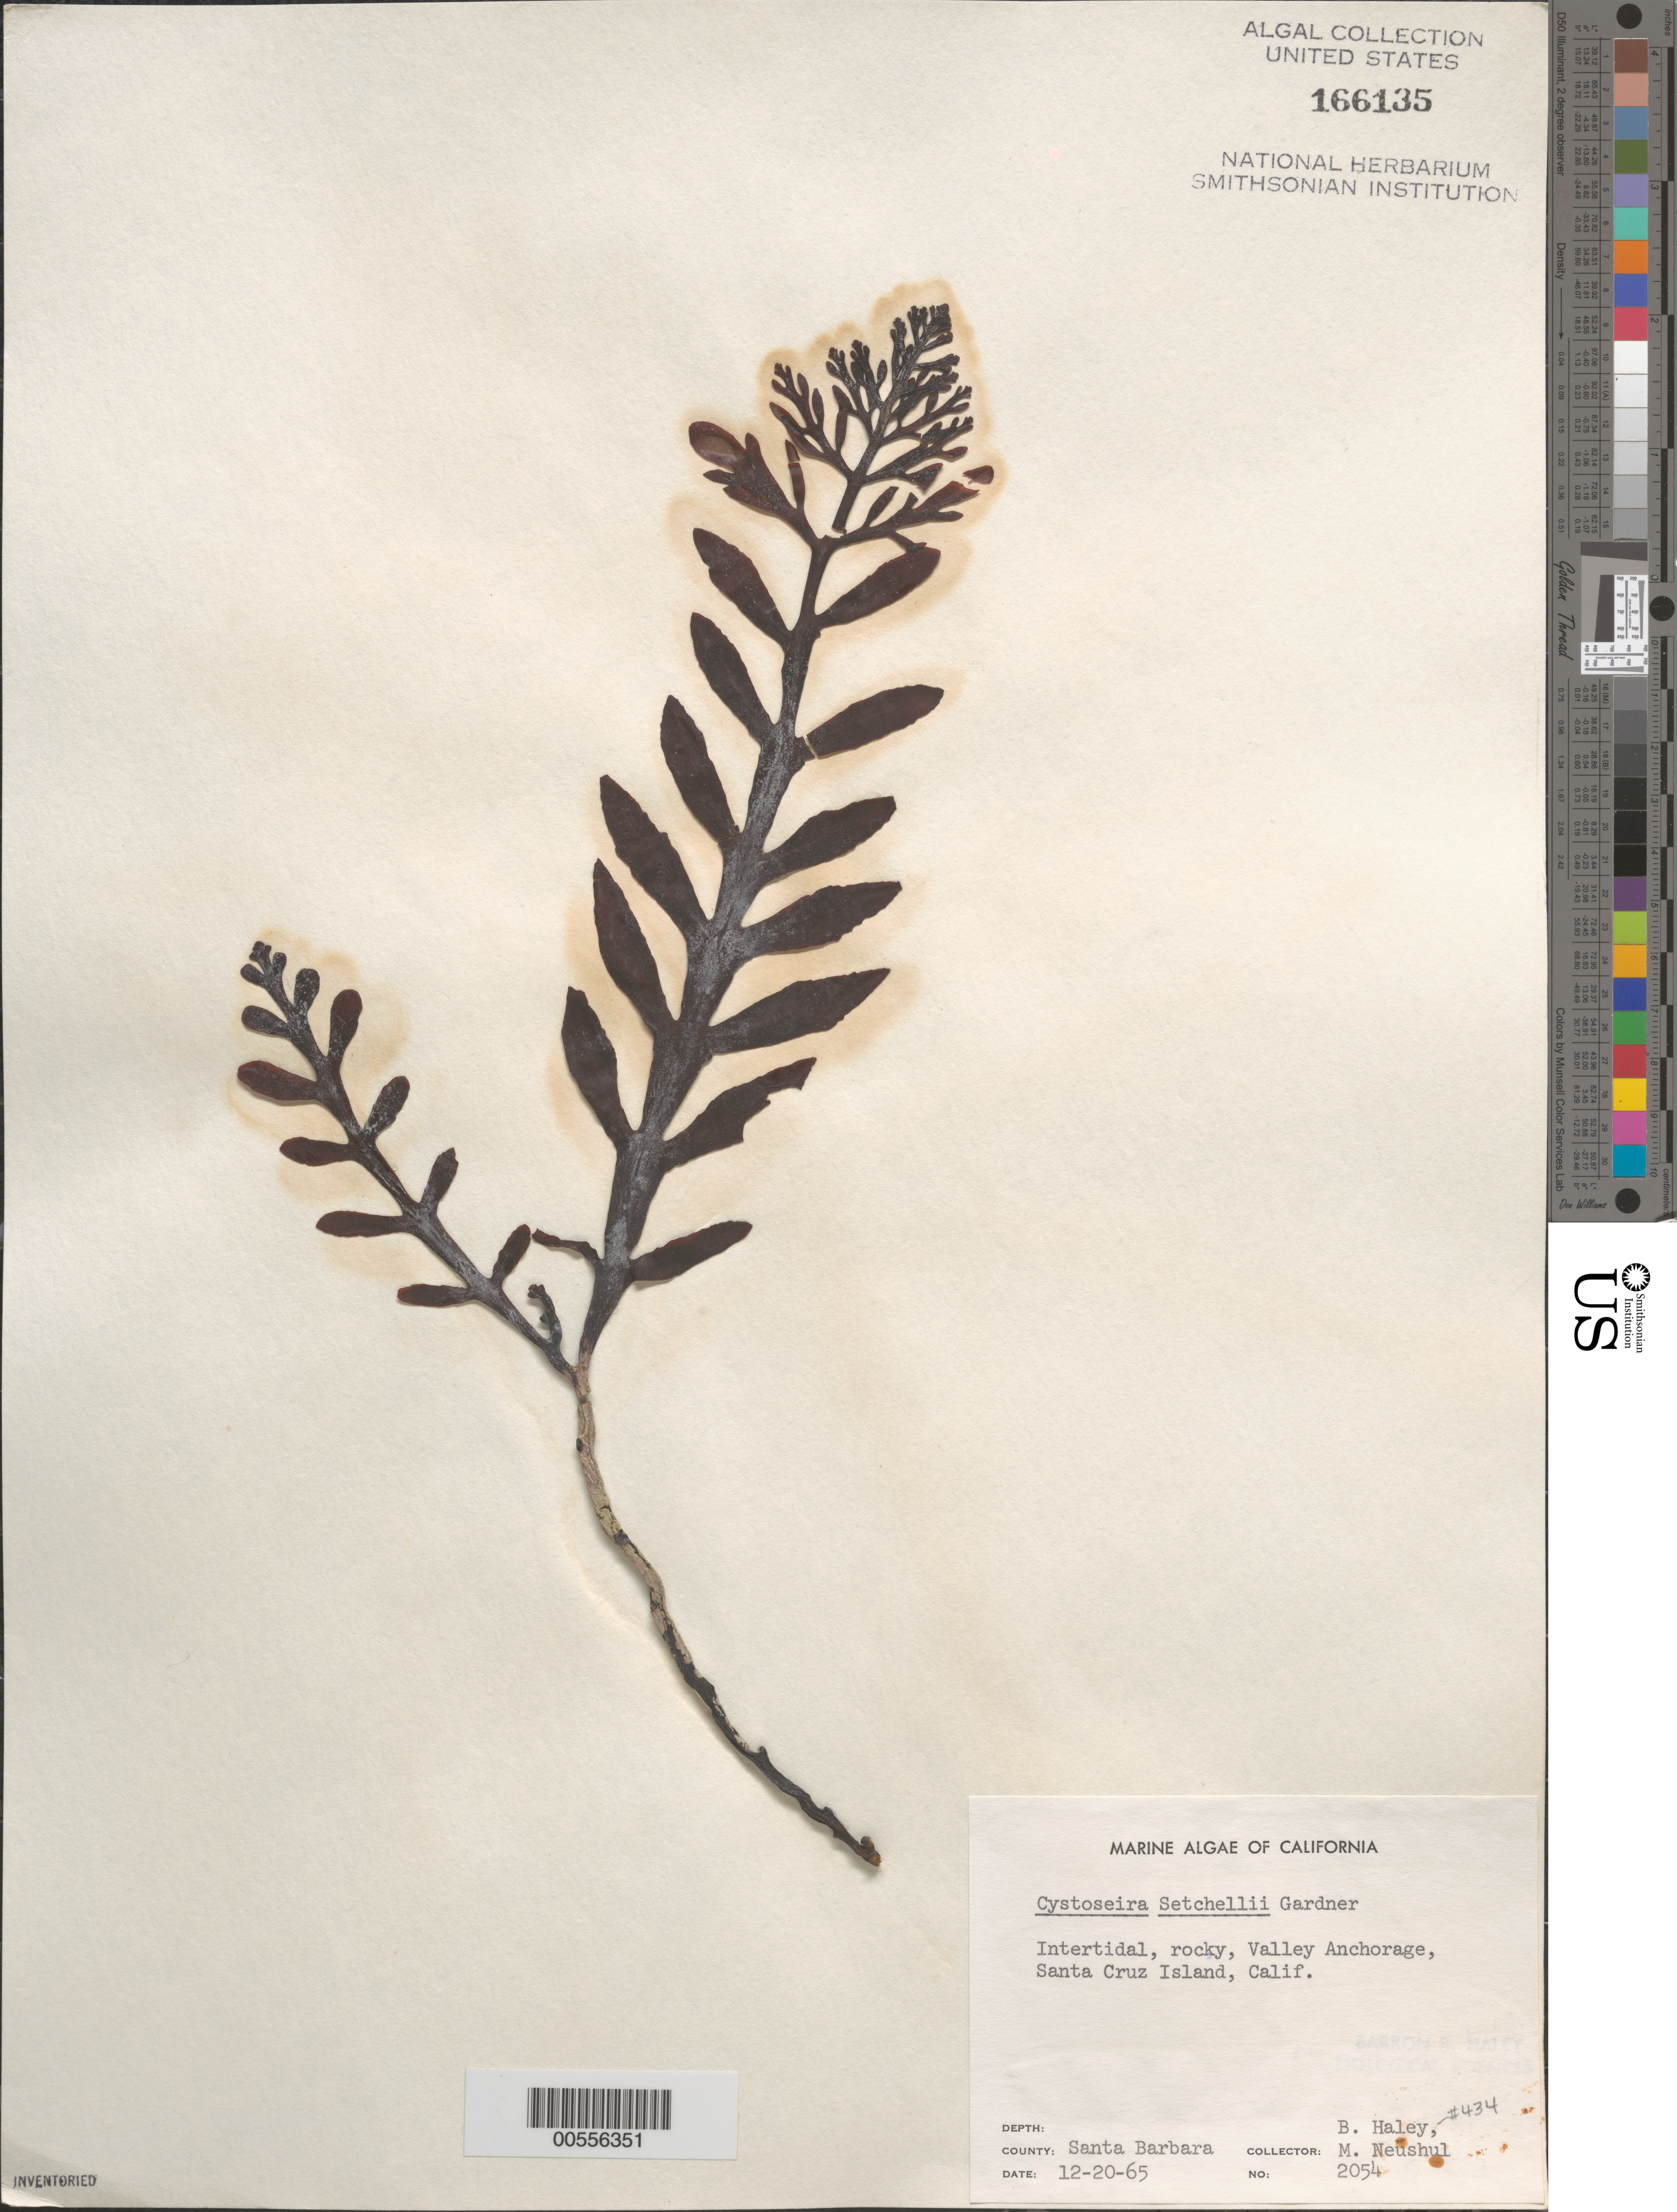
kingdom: Chromista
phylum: Ochrophyta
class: Phaeophyceae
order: Fucales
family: Sargassaceae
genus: Cystoseira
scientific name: Cystoseira setchellii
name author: N.L. Gardner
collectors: B. Haley & M. Neushul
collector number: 434 & NEUSHUL 2054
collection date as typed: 20 Dec 1965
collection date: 1965-12-20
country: United States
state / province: California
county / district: Santa Barbara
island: Santa Cruz Island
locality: Valley Anchorage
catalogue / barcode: US 166135